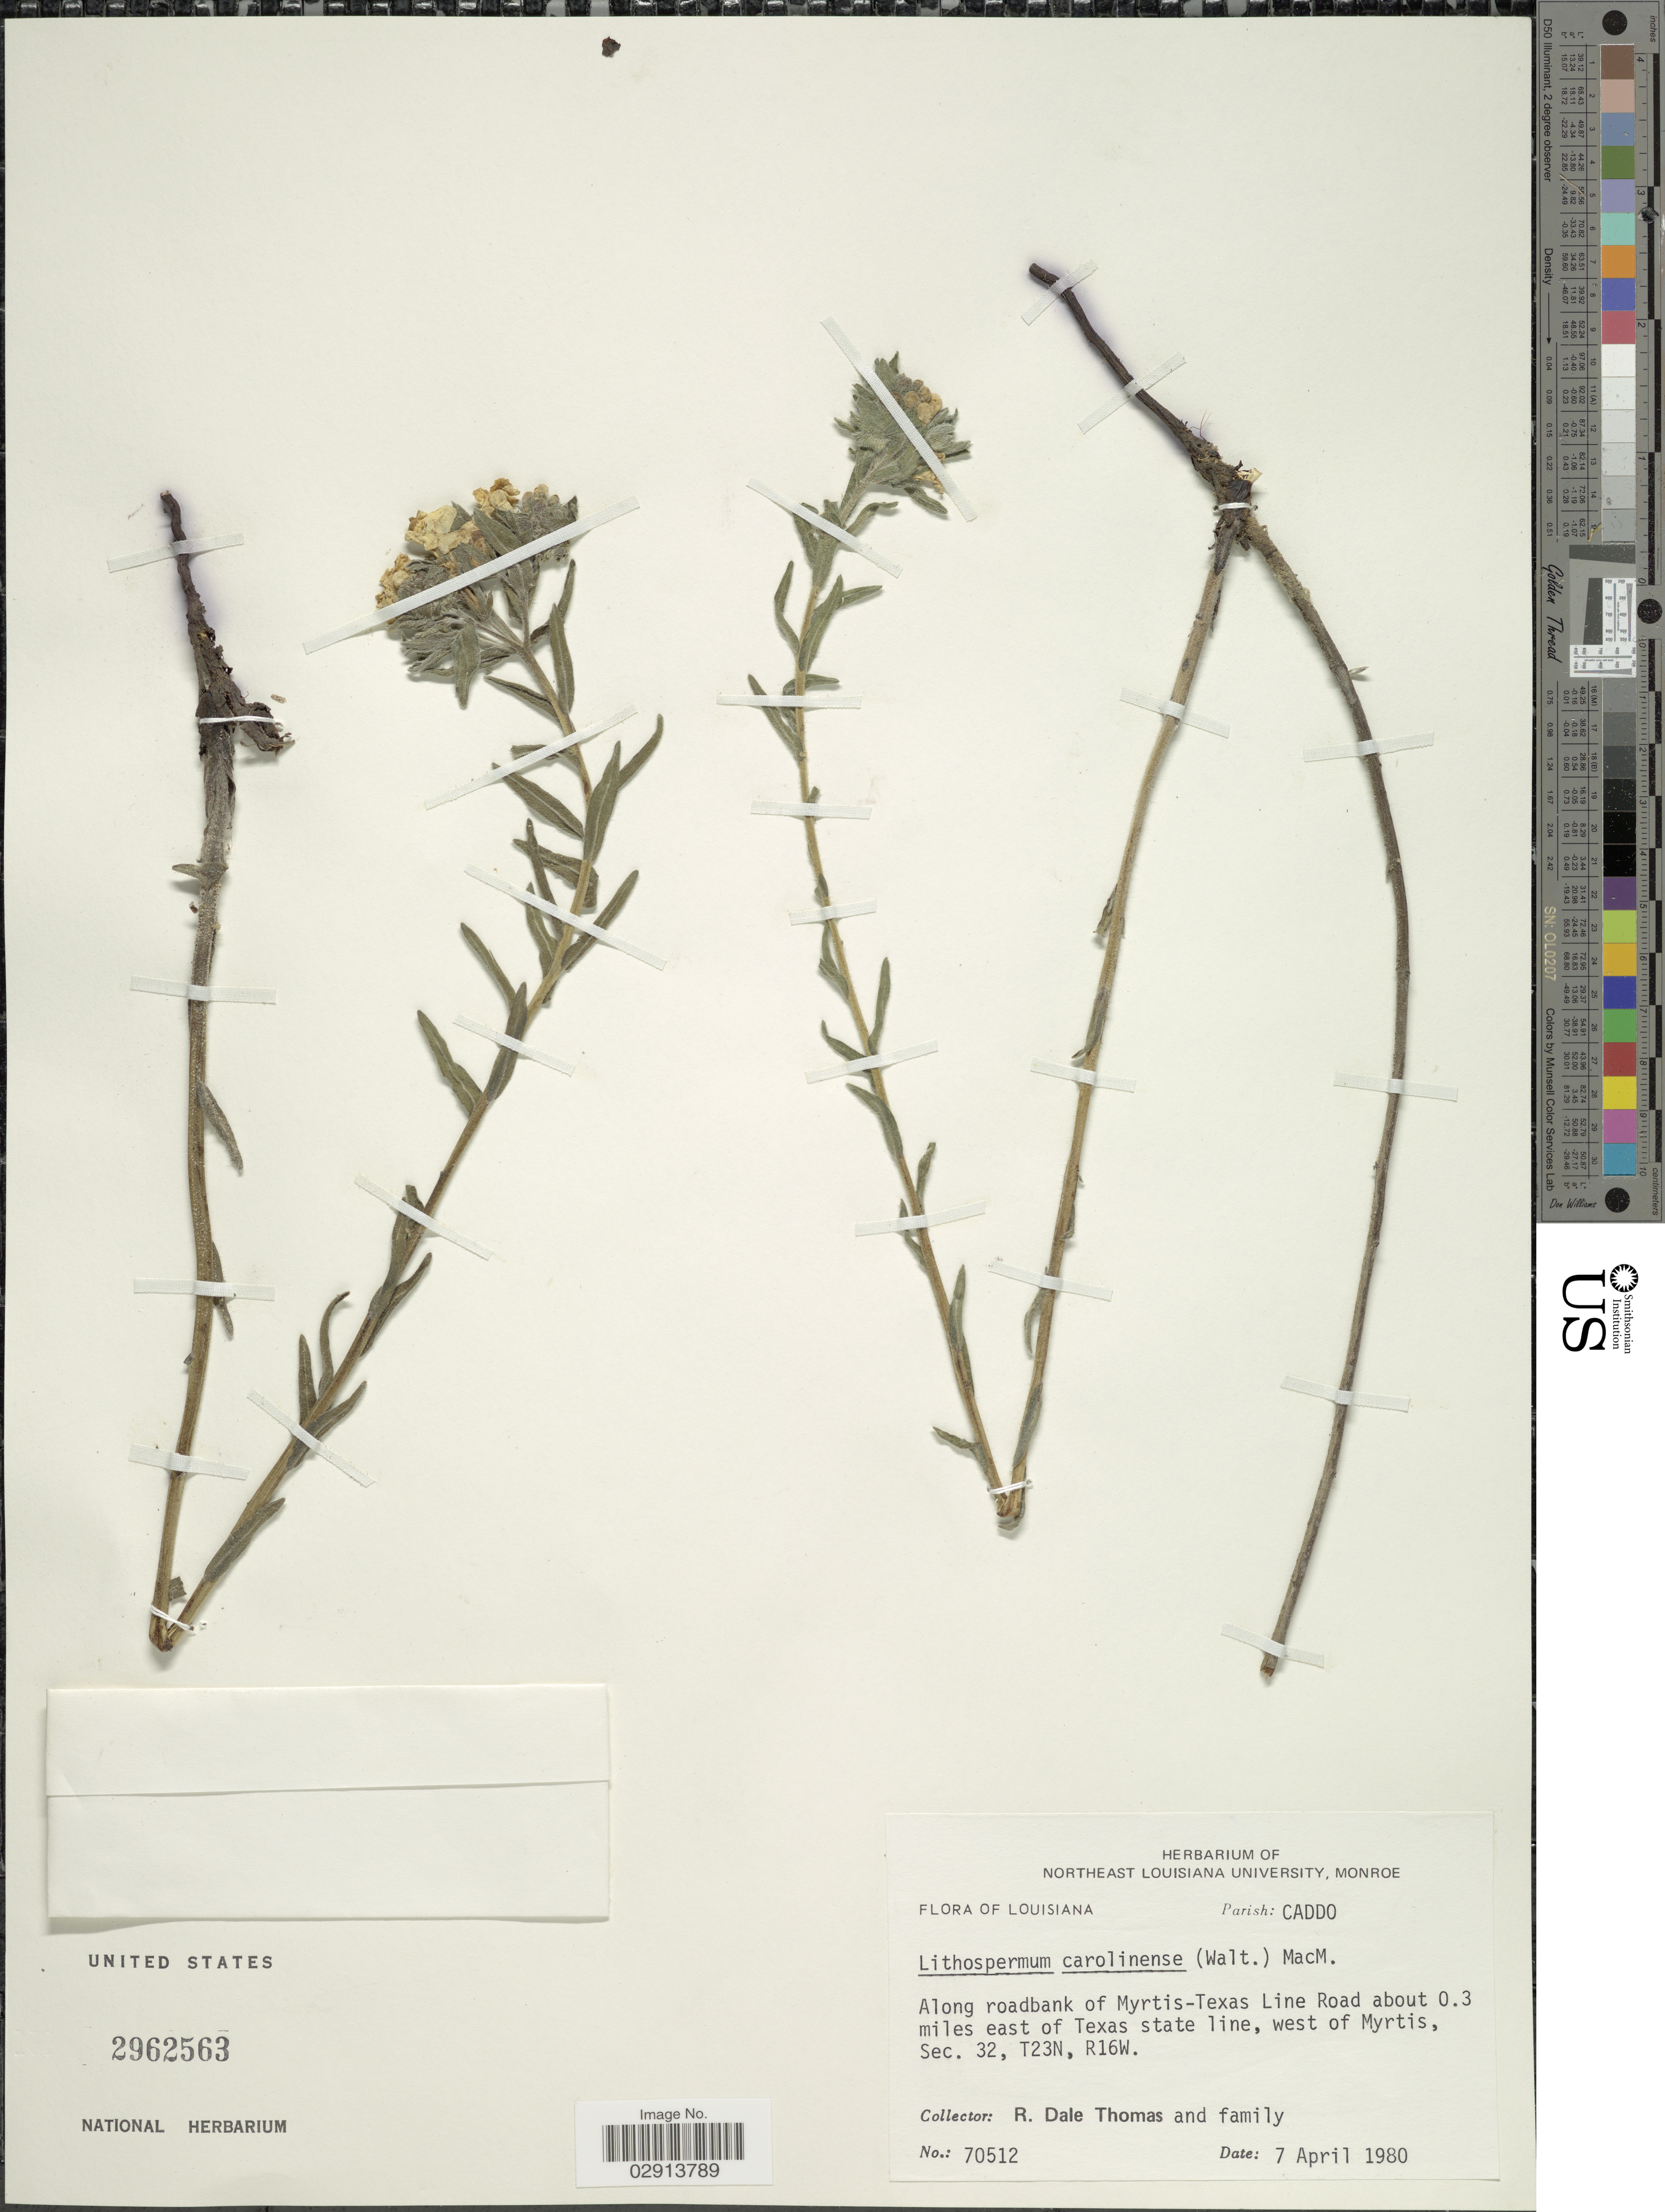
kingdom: Plantae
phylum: Tracheophyta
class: Magnoliopsida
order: Boraginales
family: Boraginaceae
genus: Lithospermum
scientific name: Lithospermum caroliniense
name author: (J.F. Gmel.) MacMill.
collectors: R. Thomas & et al.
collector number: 70512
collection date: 1980-04-07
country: United States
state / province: Louisiana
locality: Parish: Caddo. Along roadbank of Myrtis-Texas Line Road about 0.3 miles east of Texas state line, west of Myrtis, Sec. 32, T23N, R16W.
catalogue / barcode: US 2962563